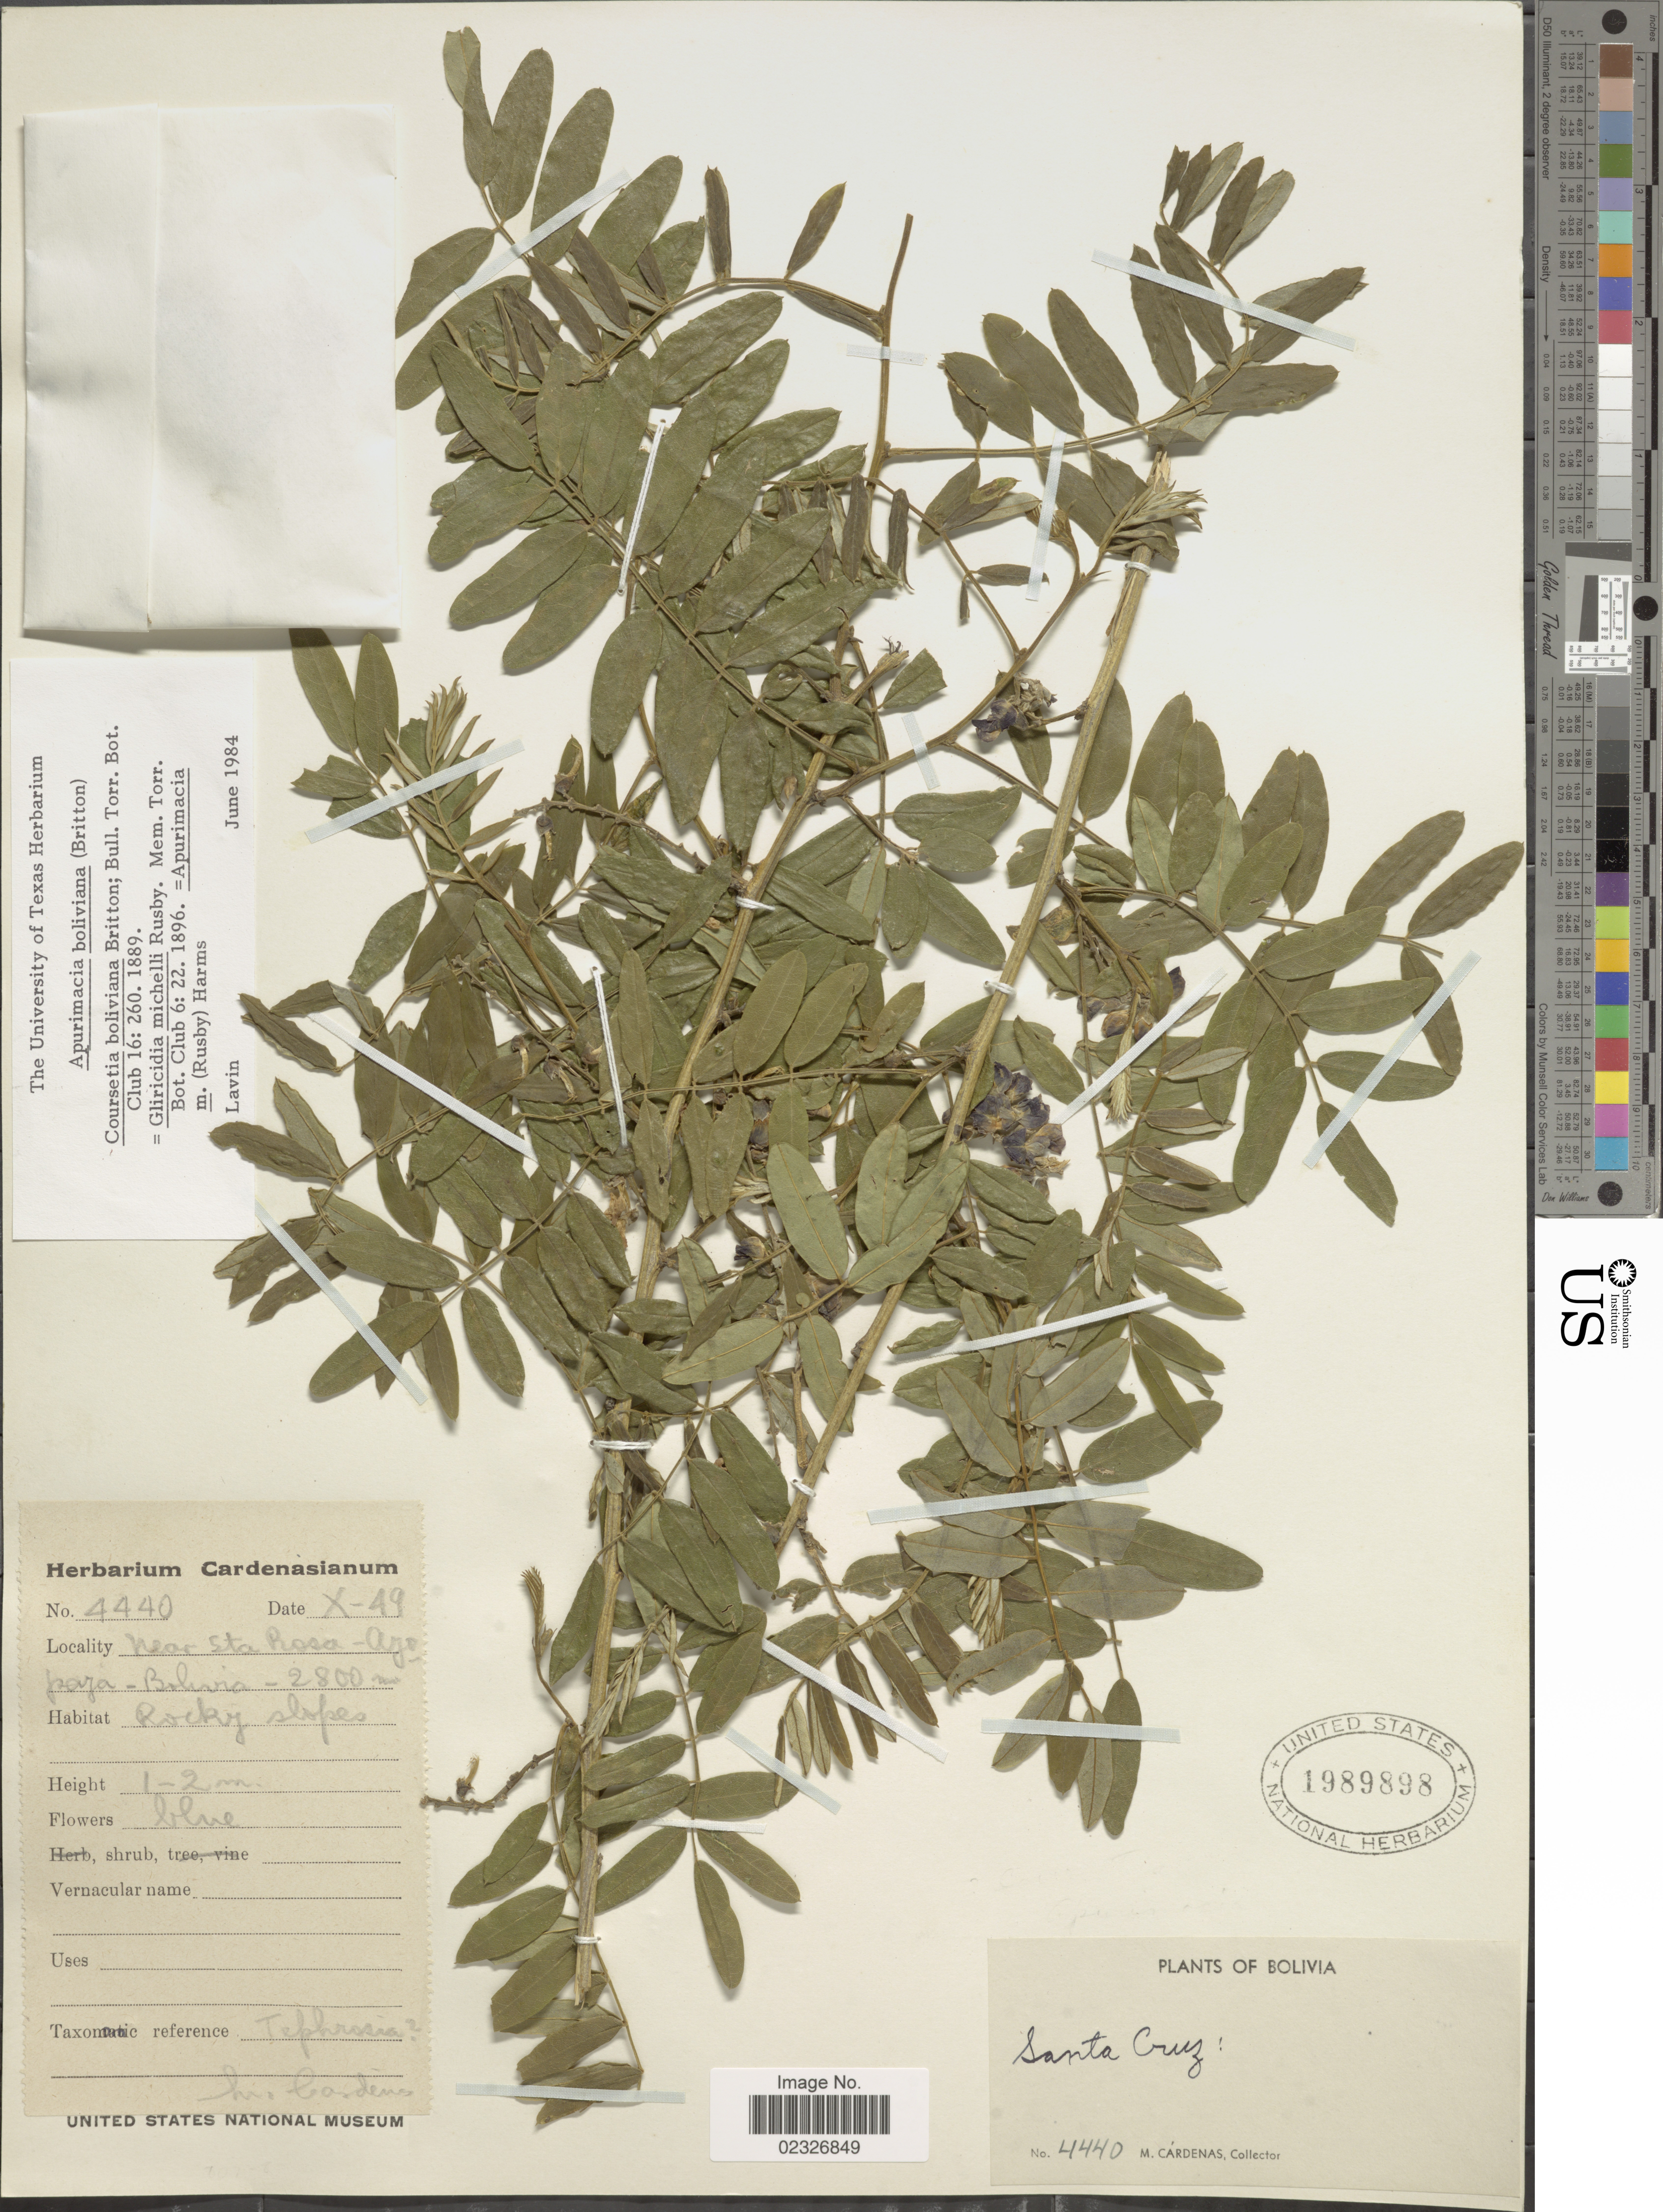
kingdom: Plantae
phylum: Tracheophyta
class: Magnoliopsida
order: Fabales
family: Fabaceae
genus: Apurimacia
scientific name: Apurimacia boliviana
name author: (Britton) Lavin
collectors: M. Cárdenas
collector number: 4440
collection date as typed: Transcribed d/m/y: /10/49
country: Bolivia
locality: Near Sta Roda - Ajopaja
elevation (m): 2800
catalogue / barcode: US 1989898